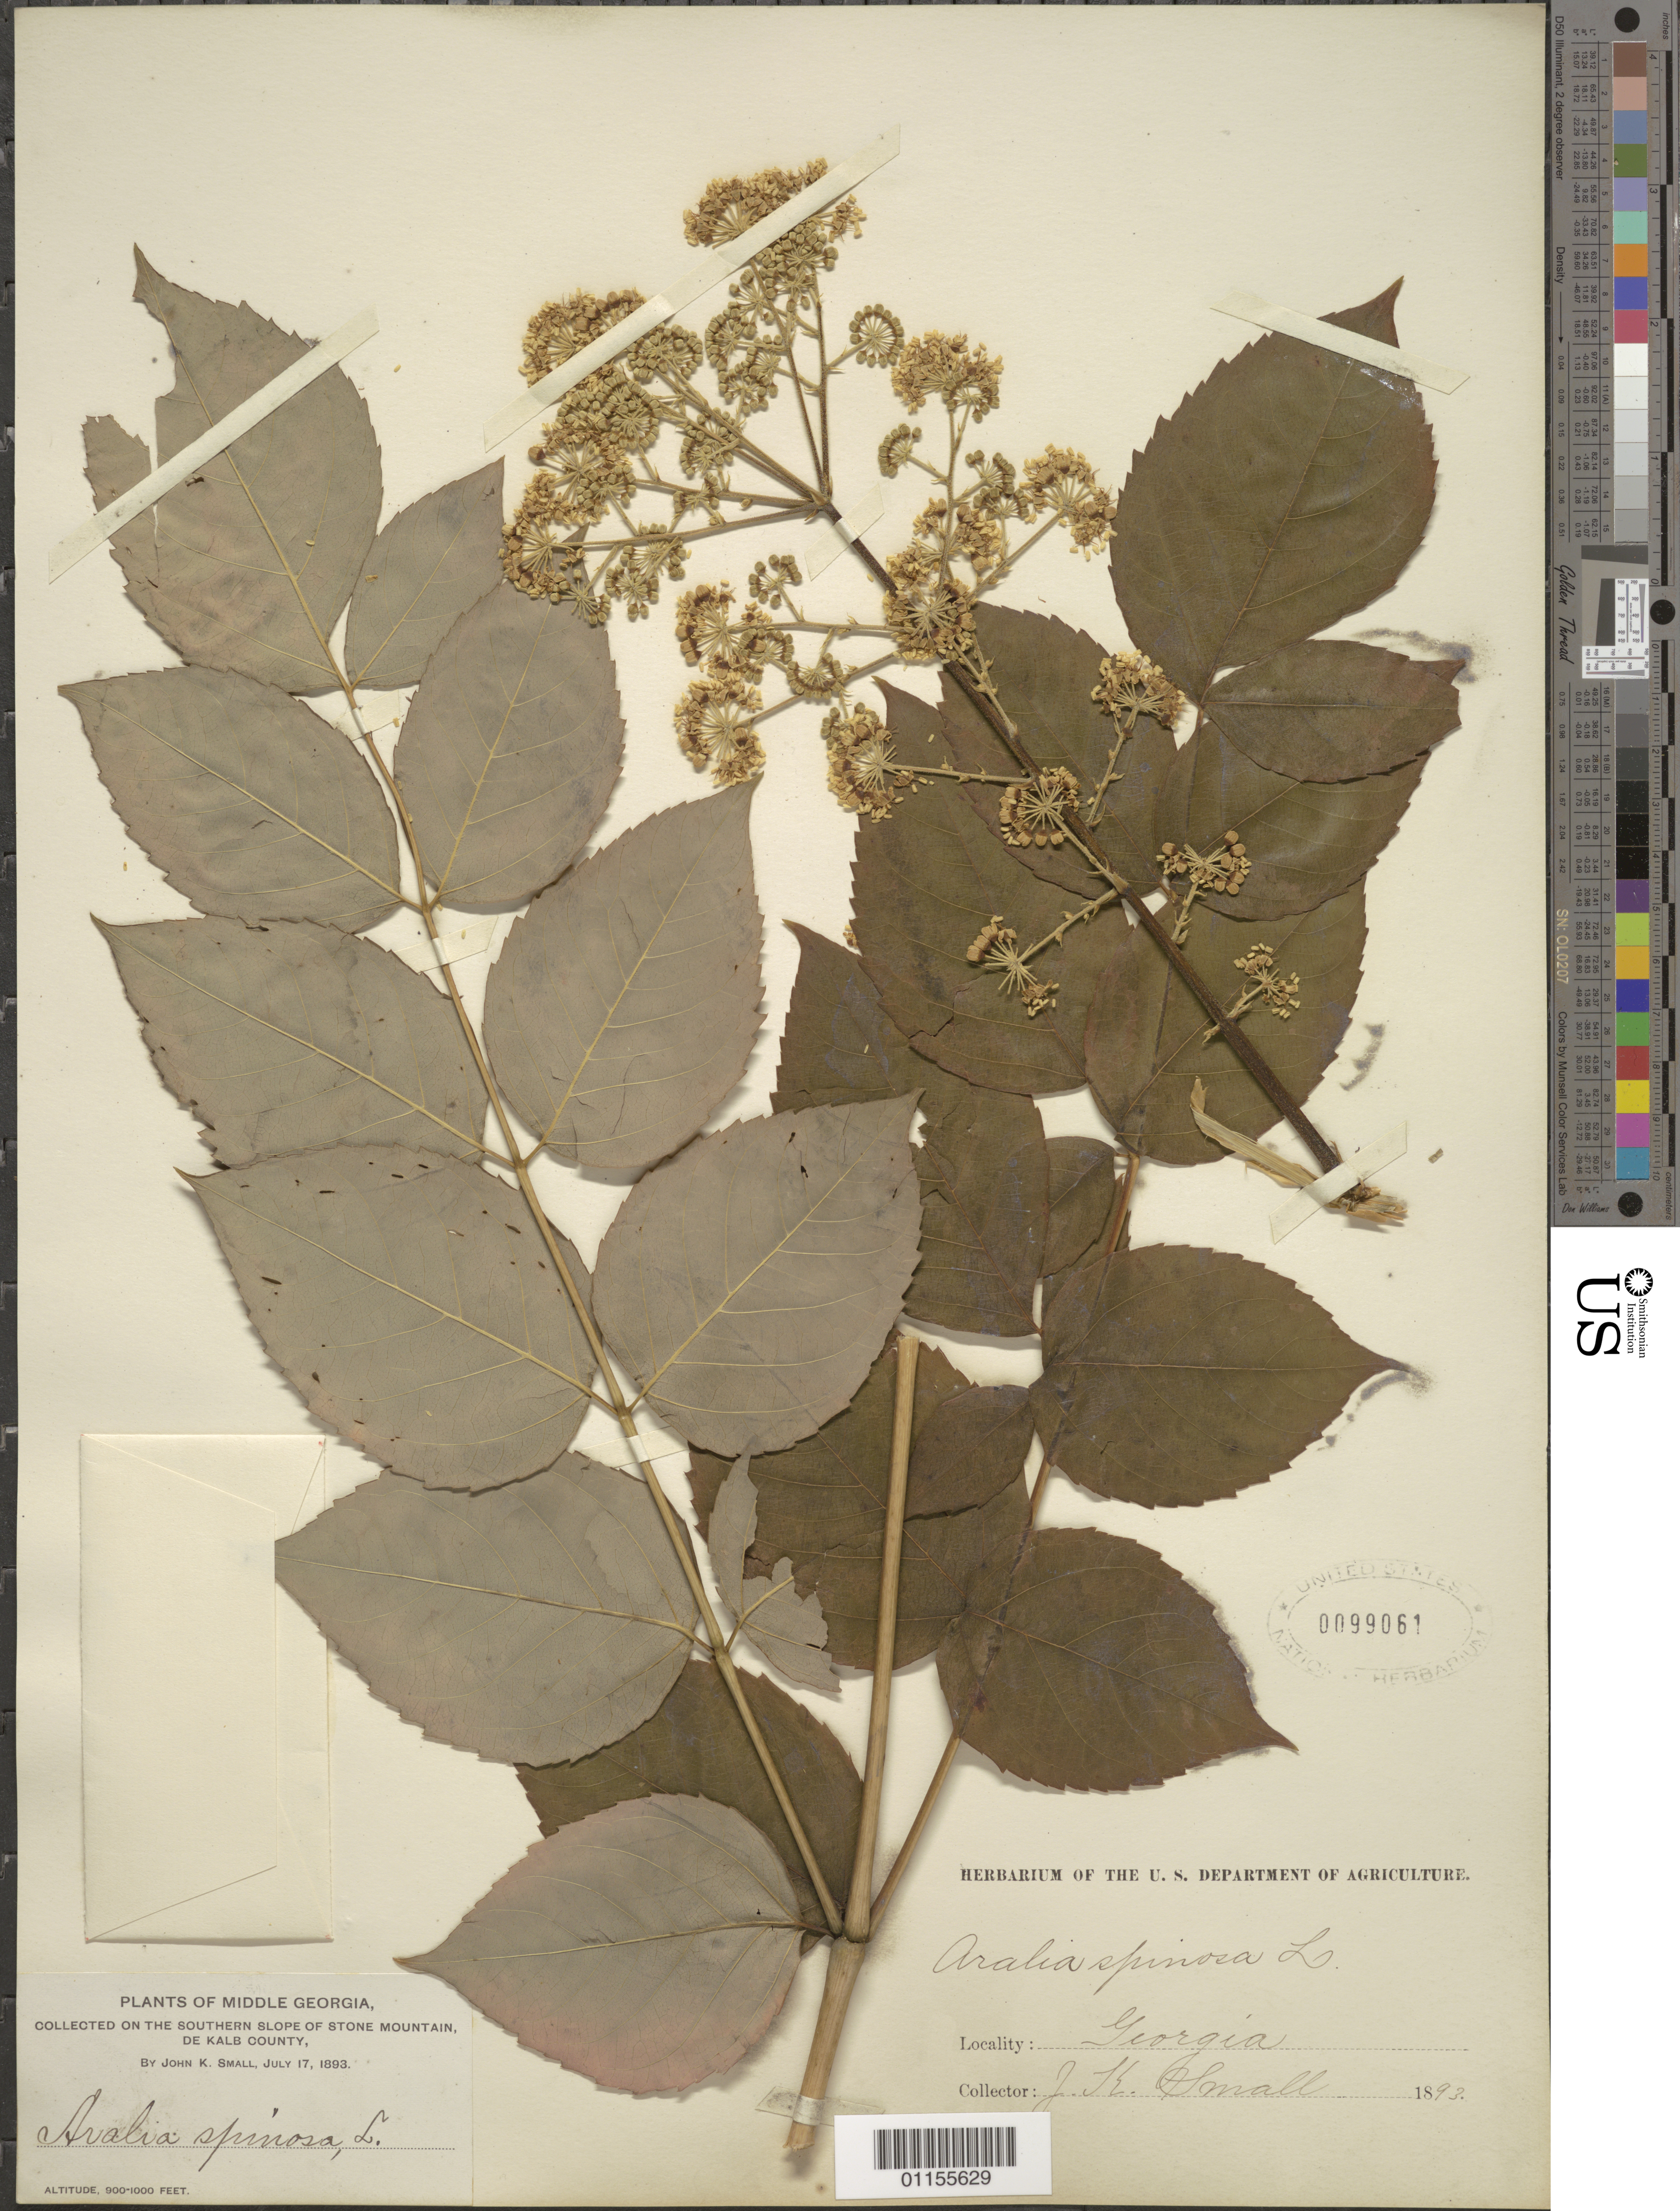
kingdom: Plantae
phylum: Tracheophyta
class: Magnoliopsida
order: Apiales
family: Araliaceae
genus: Aralia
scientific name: Aralia spinosa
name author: L.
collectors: J. K. Small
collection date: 1893-07-17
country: United States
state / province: Georgia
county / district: De Kalb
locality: S slope of Stone Mt.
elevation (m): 274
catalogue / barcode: US 99061